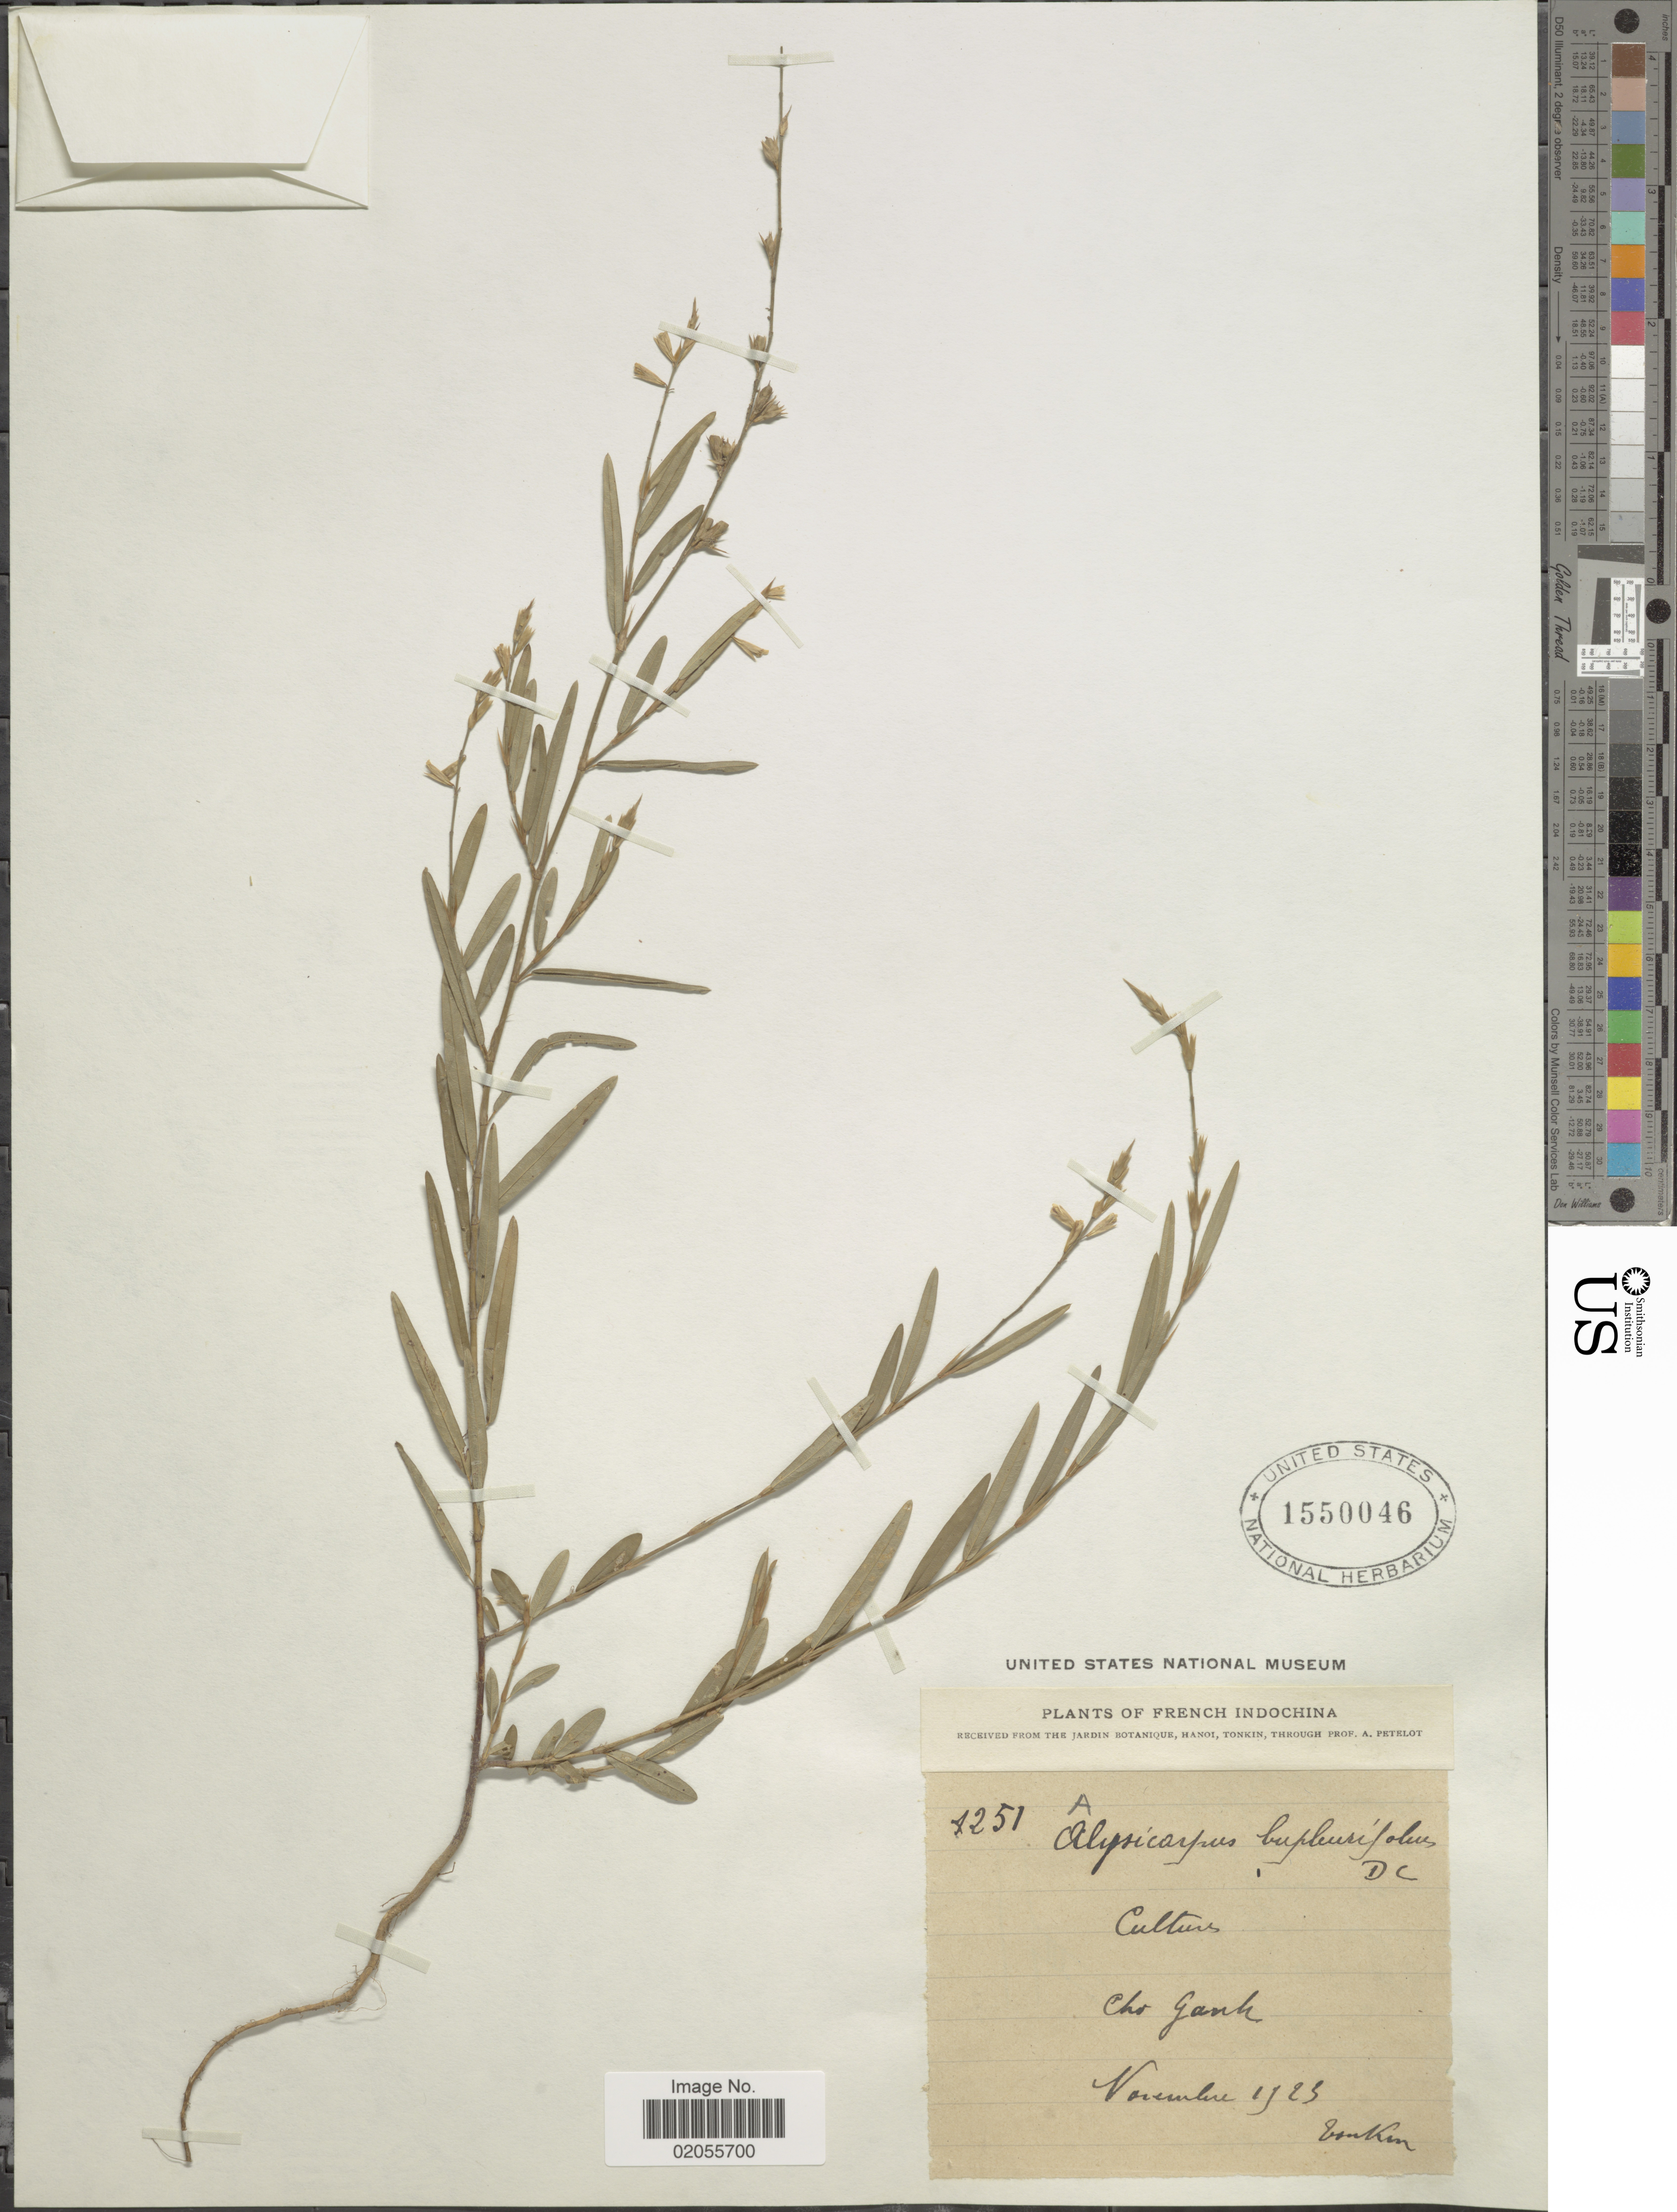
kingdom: Plantae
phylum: Tracheophyta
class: Magnoliopsida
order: Fabales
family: Fabaceae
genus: Alysicarpus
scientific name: Alysicarpus bupleurifolius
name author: (L.) DC.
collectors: A. Petelot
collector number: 4251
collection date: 1923-11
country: Vietnam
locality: Tonkin. French IndoChina, Cho Ganh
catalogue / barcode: US 1550046